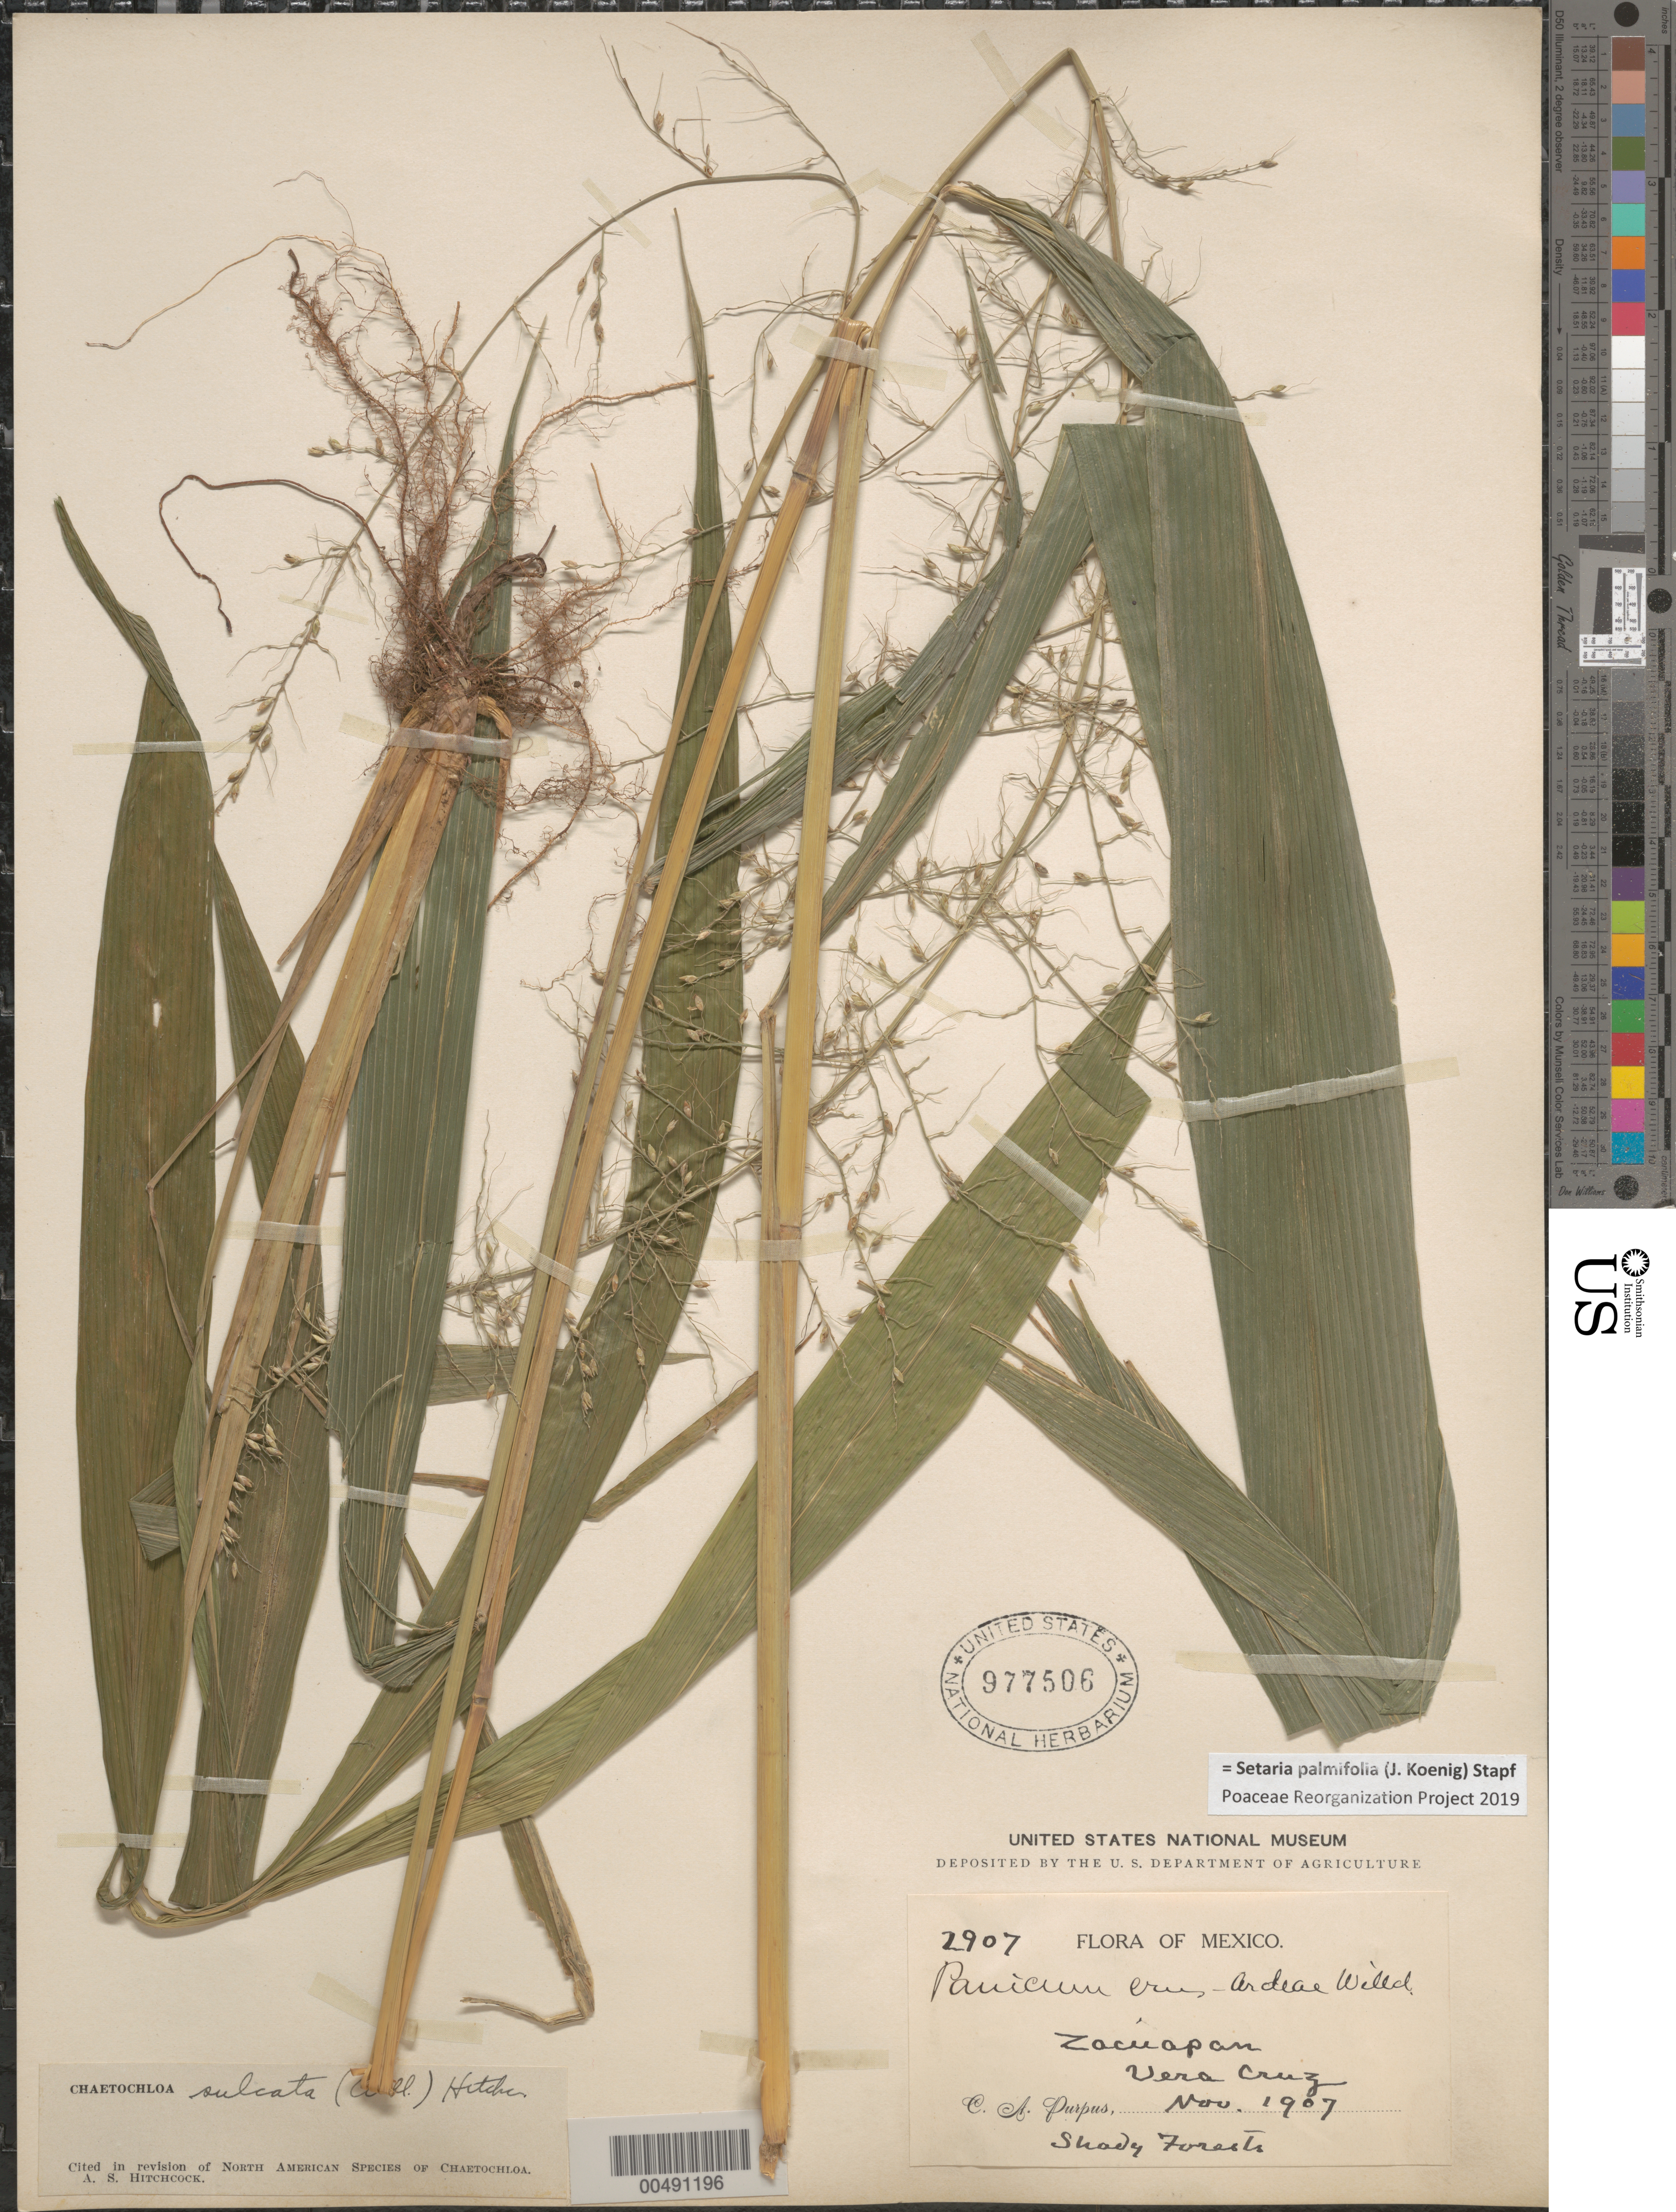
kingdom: Plantae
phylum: Tracheophyta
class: Liliopsida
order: Poales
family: Poaceae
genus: Setaria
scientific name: Setaria palmifolia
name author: (J. Koenig) Stapf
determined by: Poaceae Reorganization Project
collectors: C. A. Purpus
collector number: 2907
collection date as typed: Nov 1907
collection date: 1907-11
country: Mexico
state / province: Veracruz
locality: Zacuapan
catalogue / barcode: US 977506